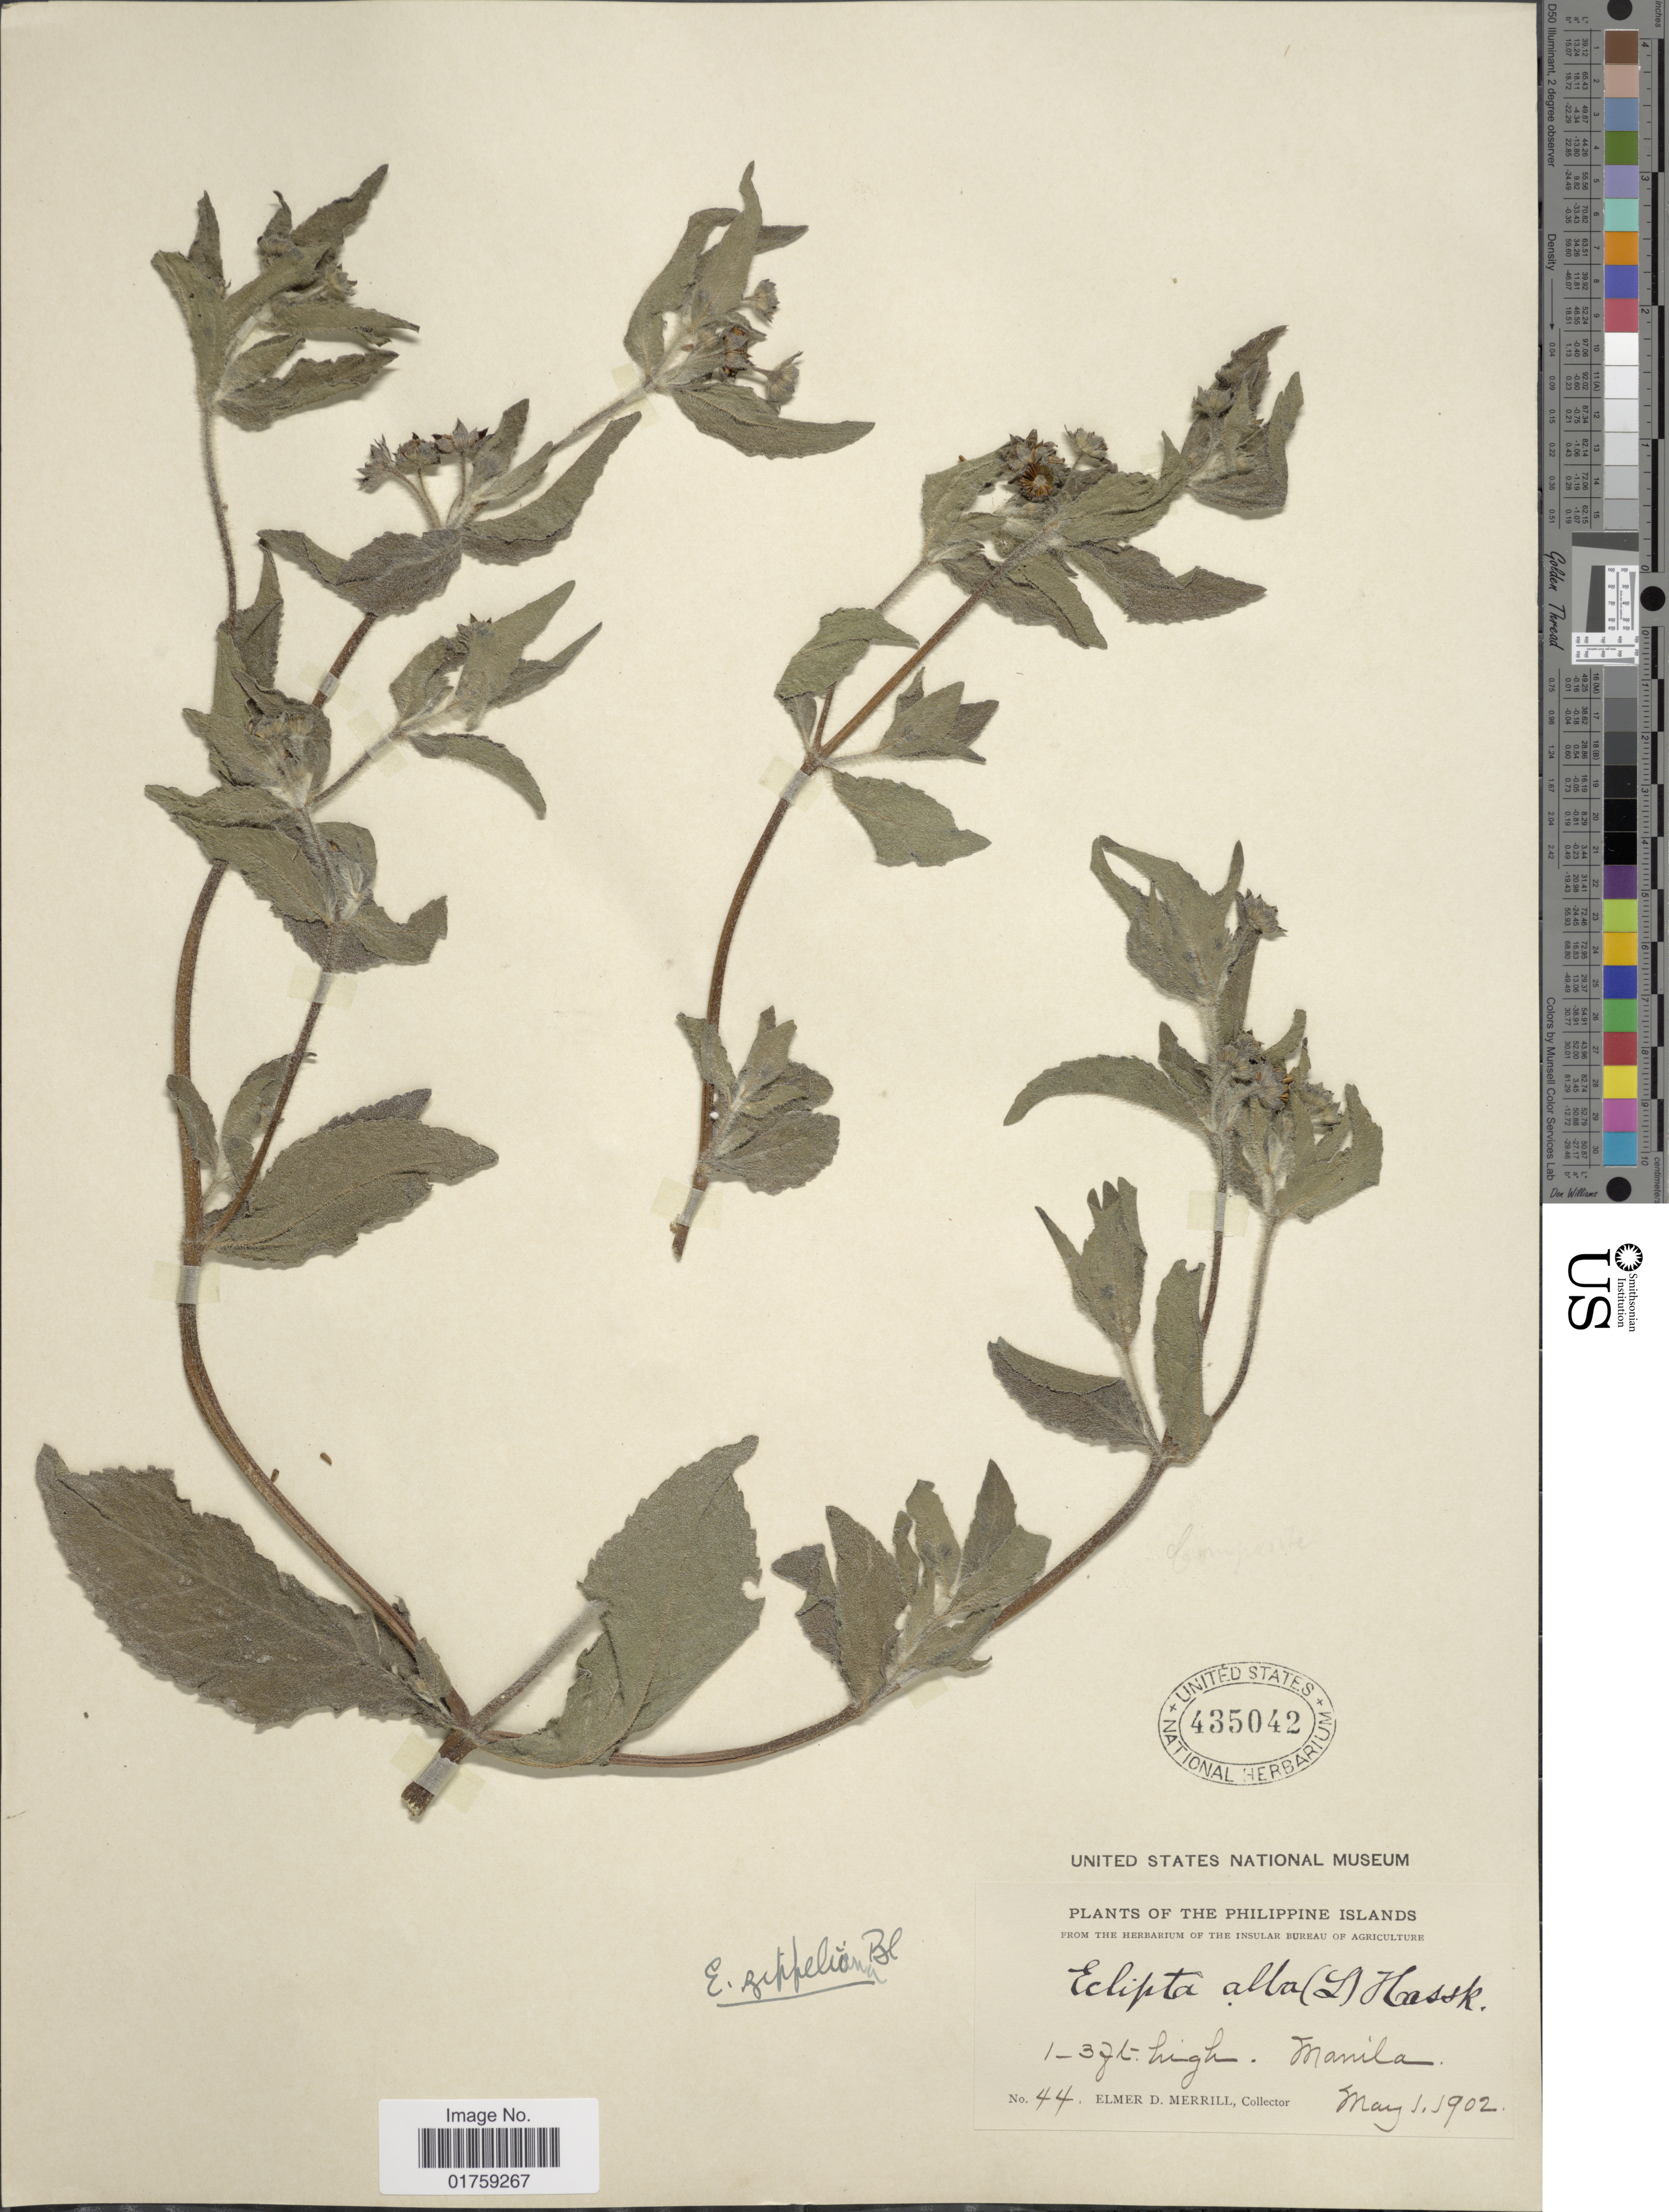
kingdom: Plantae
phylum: Tracheophyta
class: Magnoliopsida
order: Asterales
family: Asteraceae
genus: Eclipta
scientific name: Eclipta zippeliana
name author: Blume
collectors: E. D. Merrill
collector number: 44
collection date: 1902-05-01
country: Philippines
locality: The Phillipine Islands, Manila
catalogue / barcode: US 435042